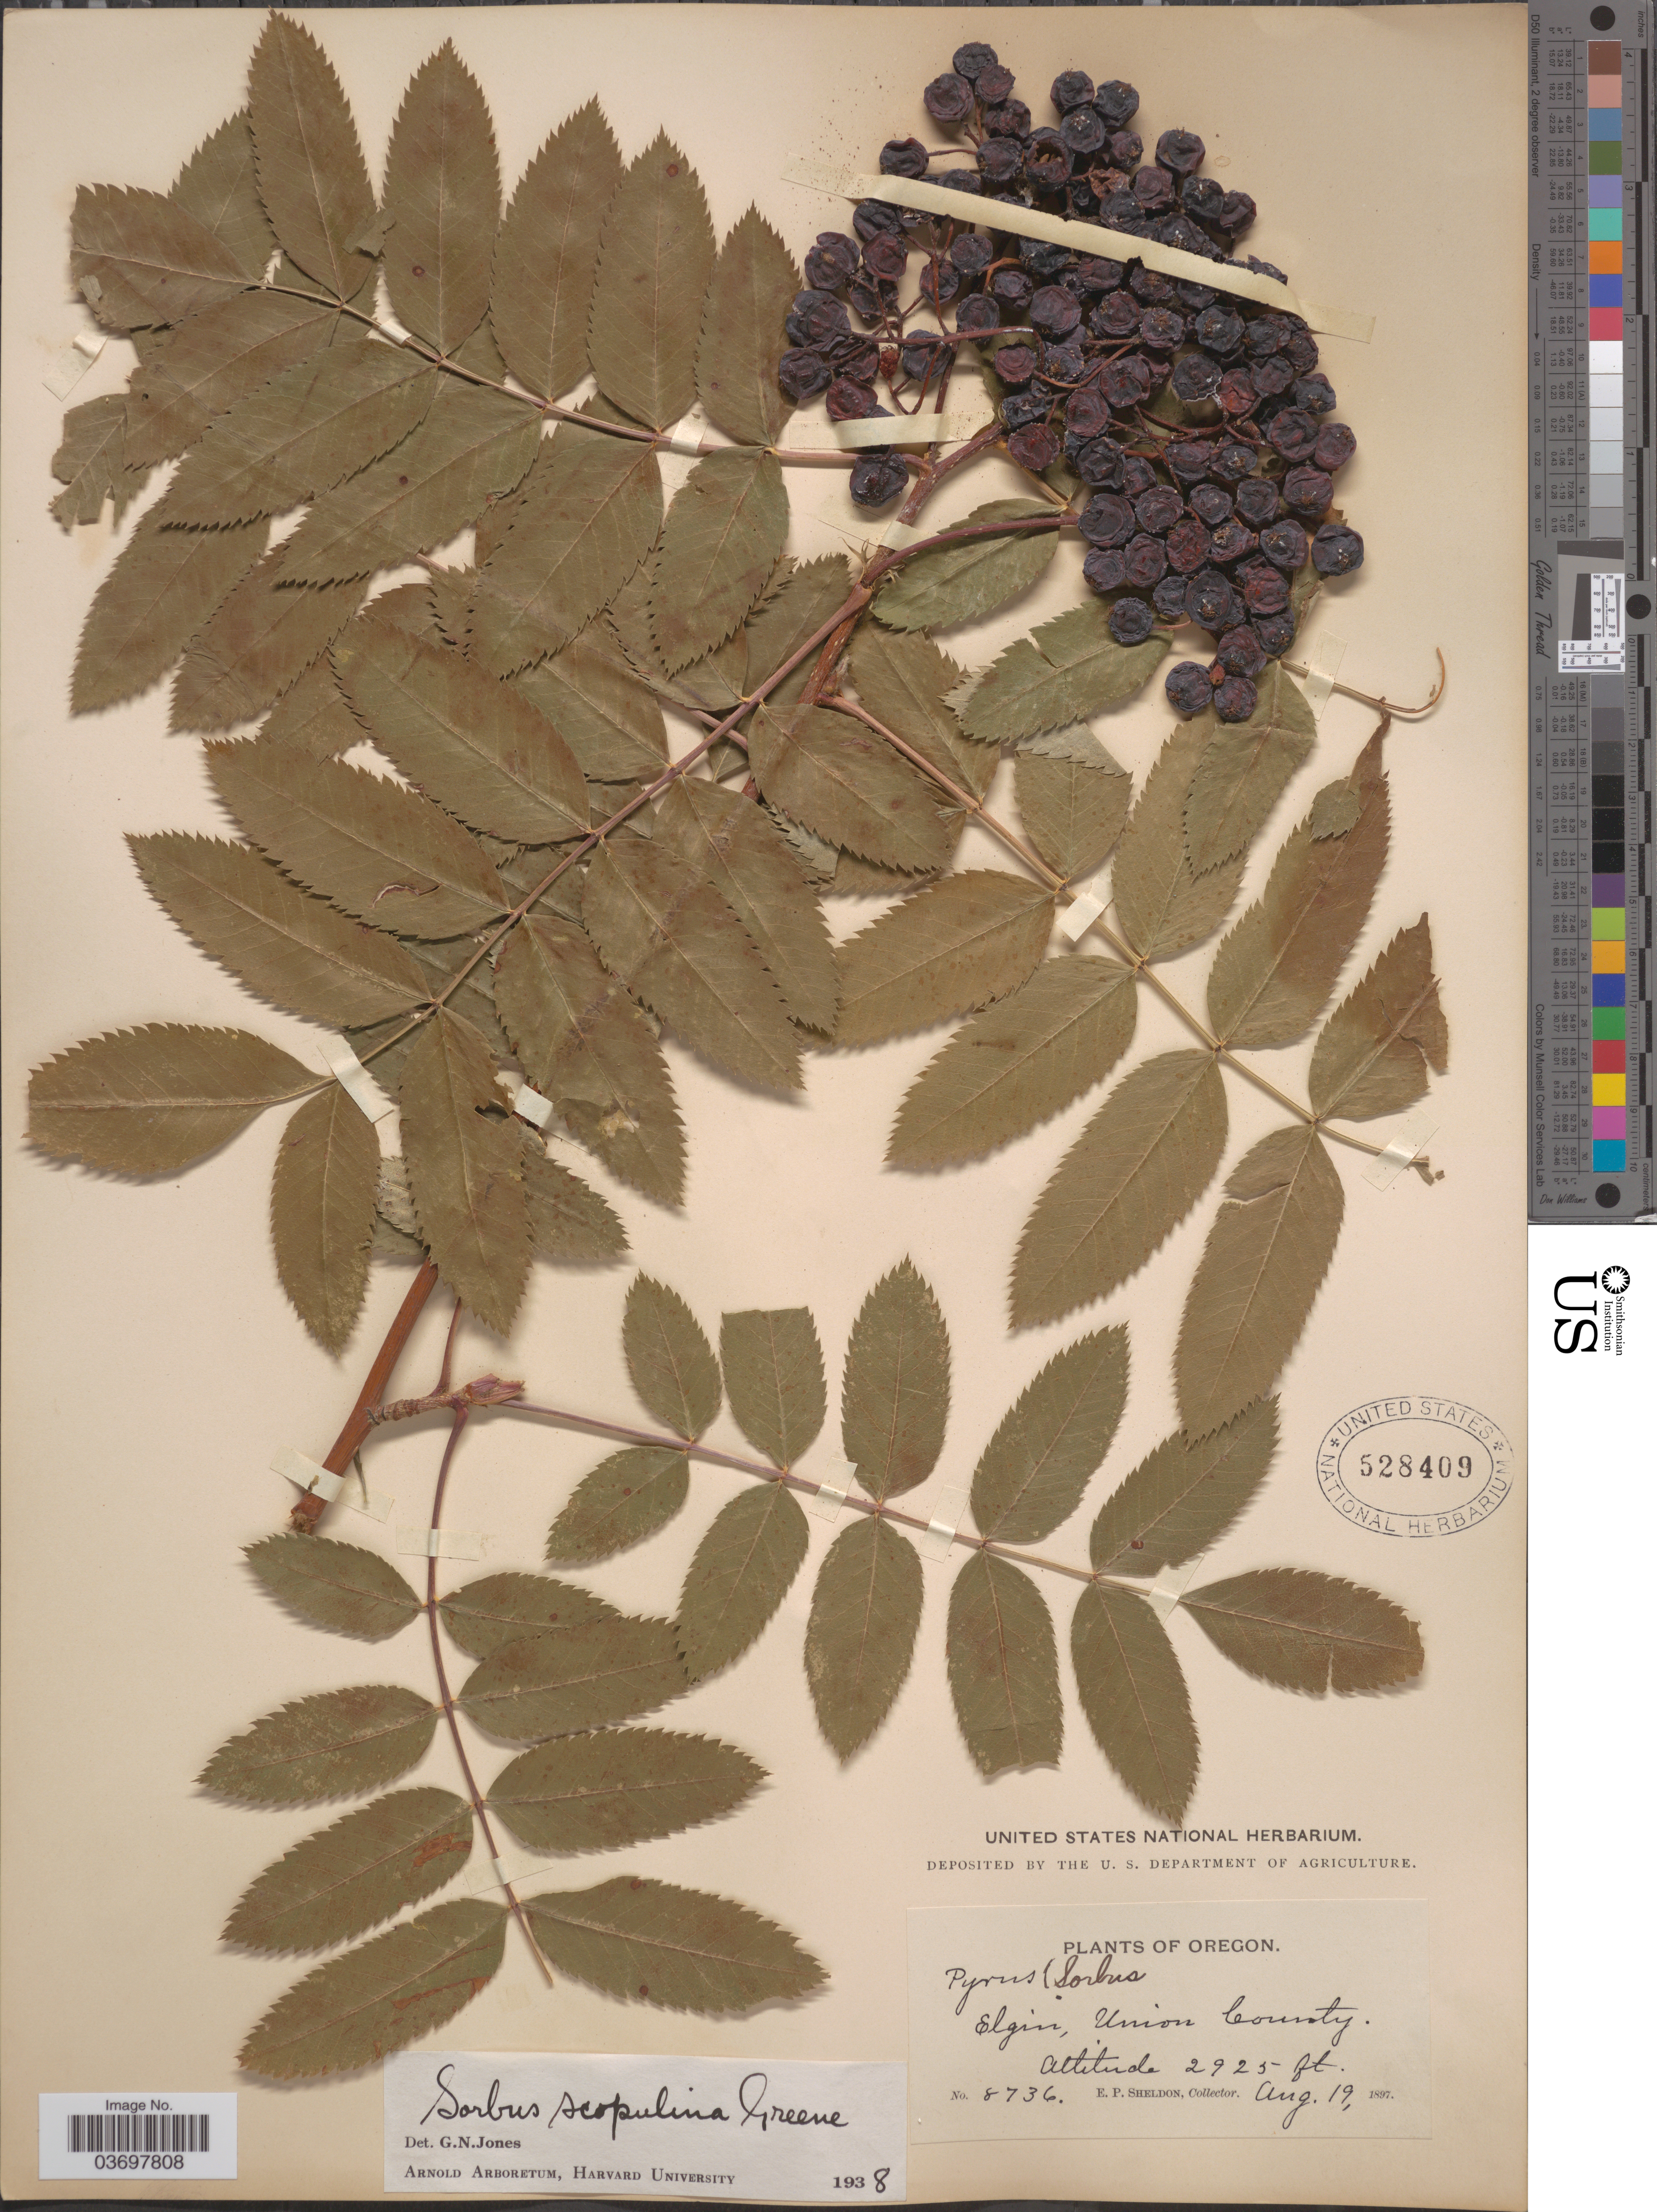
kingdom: Plantae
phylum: Tracheophyta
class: Magnoliopsida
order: Rosales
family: Rosaceae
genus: Sorbus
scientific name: Sorbus scopulina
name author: Greene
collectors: E. P. Sheldon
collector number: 8736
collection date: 1897-08-19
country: United States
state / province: Oregon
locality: Elgin, Union County.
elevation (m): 892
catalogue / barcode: US 528409